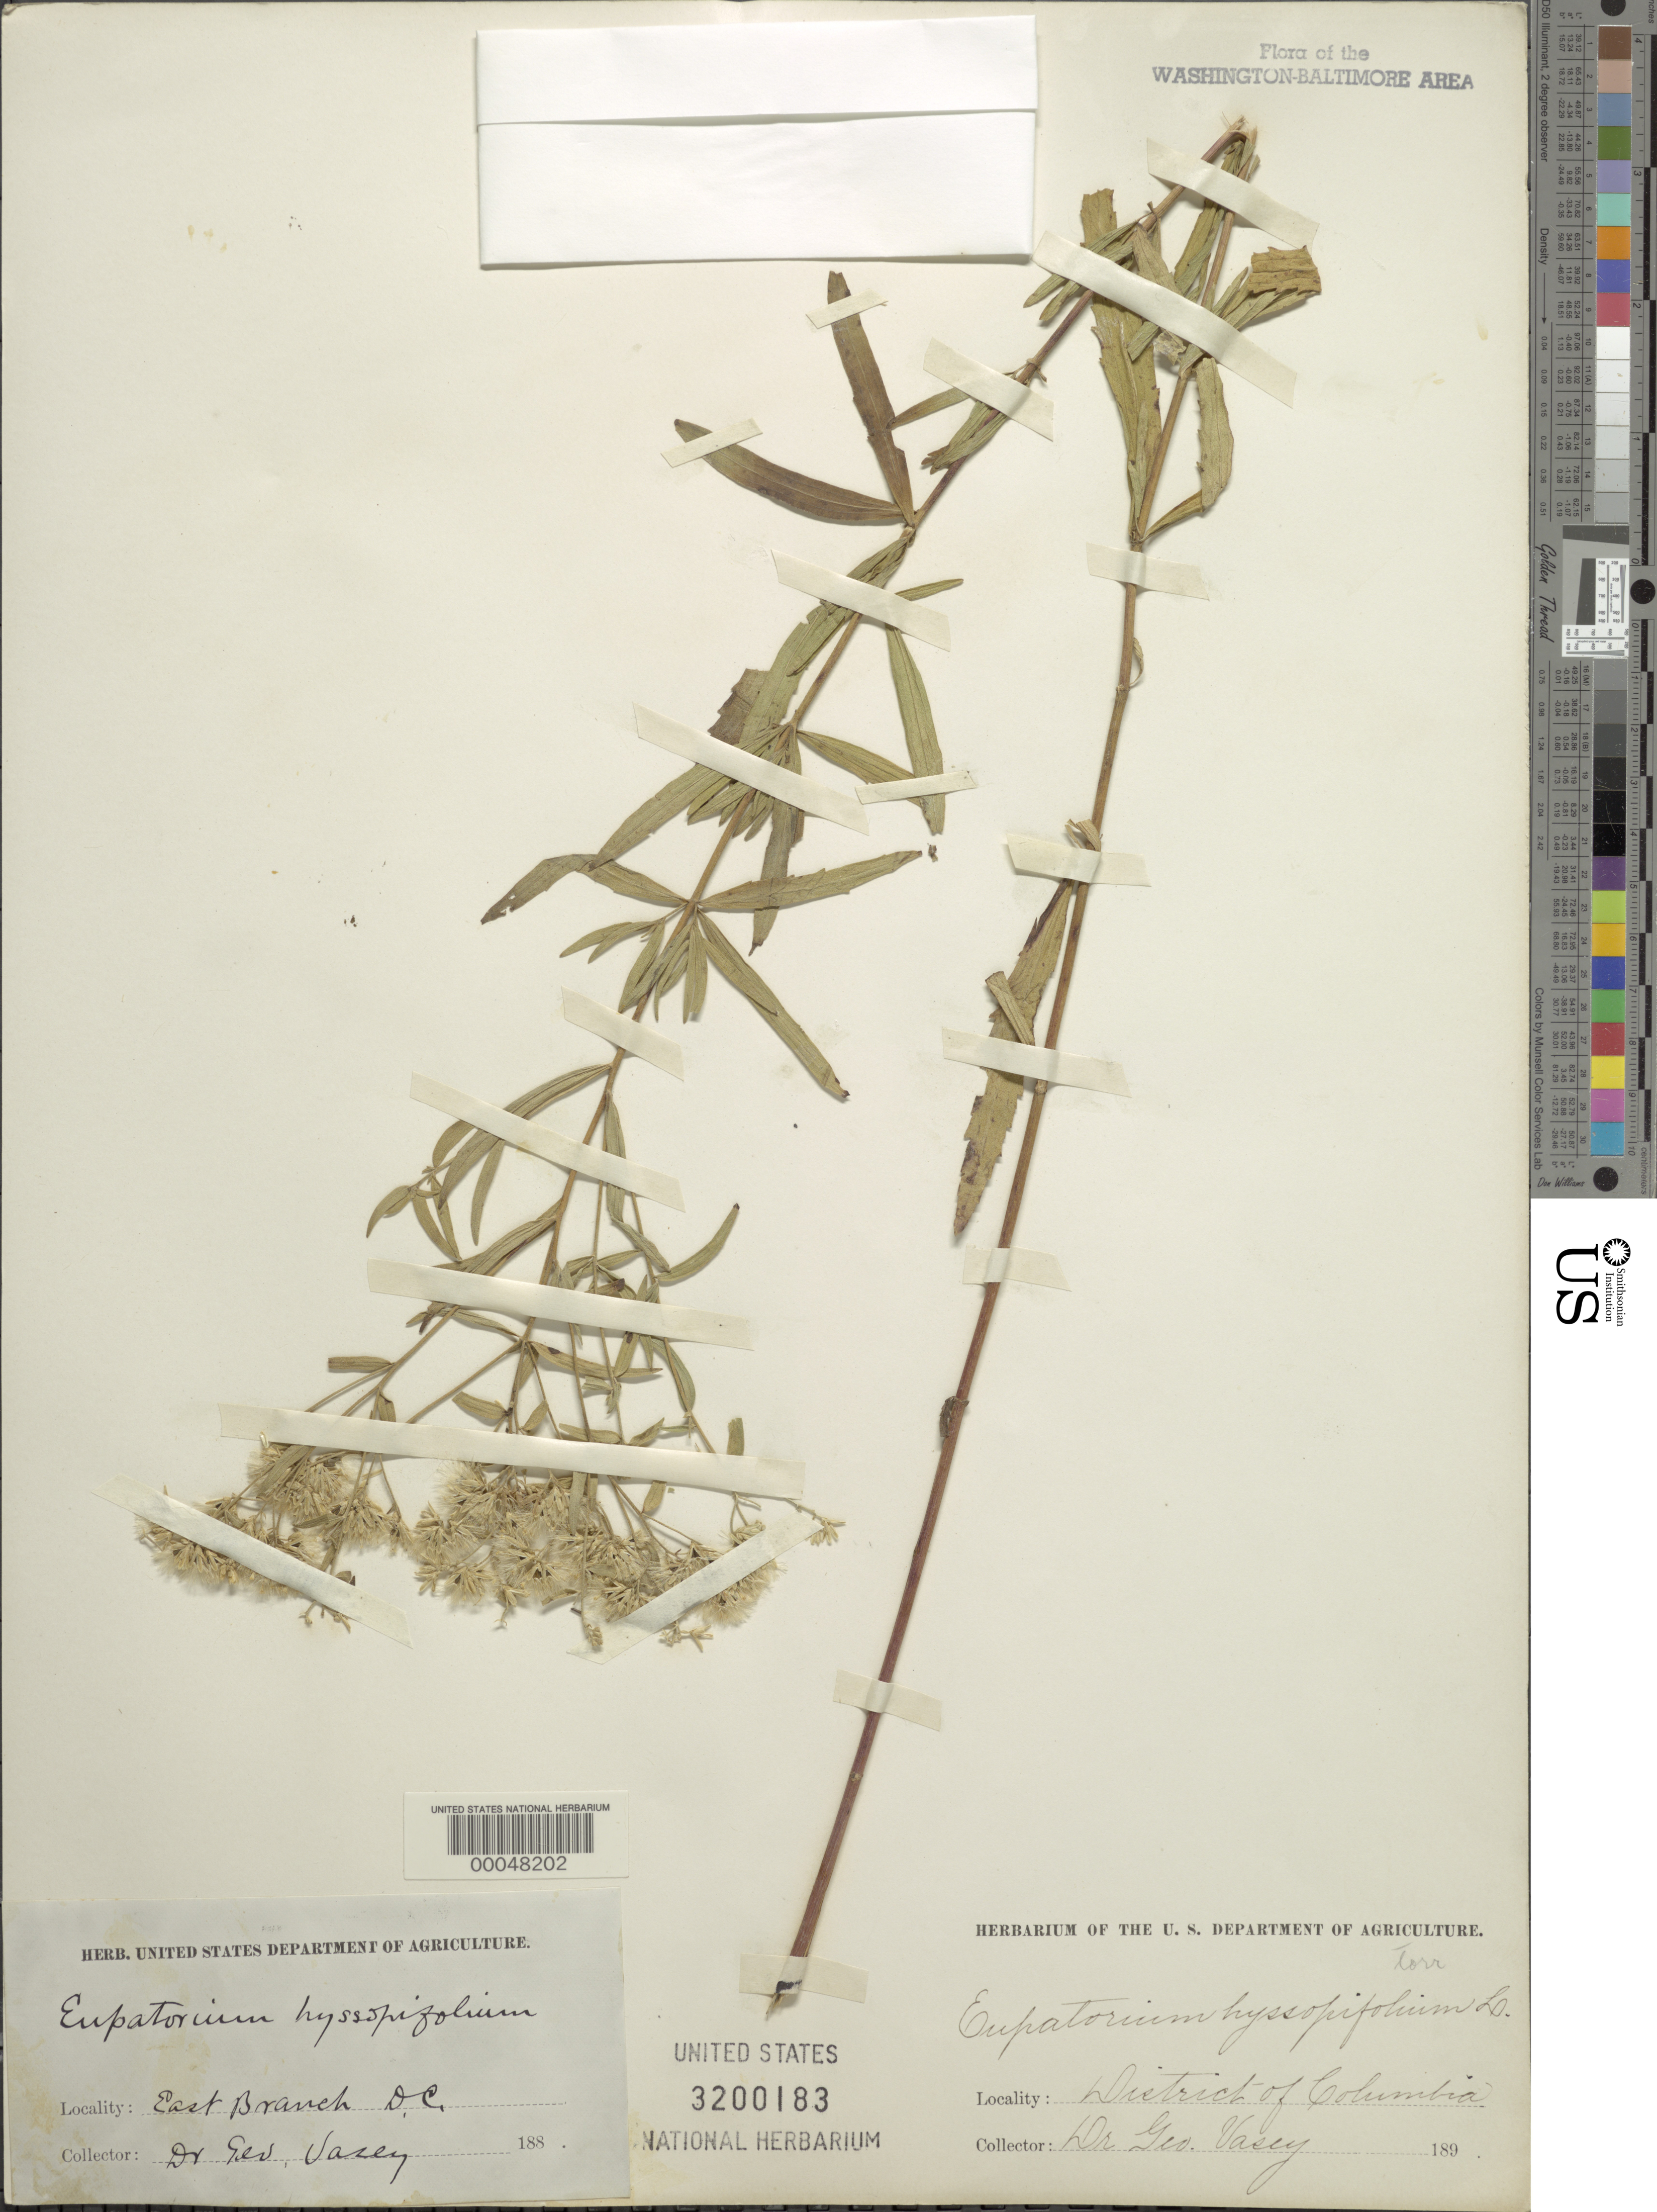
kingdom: Plantae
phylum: Tracheophyta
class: Magnoliopsida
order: Asterales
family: Asteraceae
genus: Eupatorium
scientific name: Eupatorium hyssopifolium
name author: L.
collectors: G. Vasey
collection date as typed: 188-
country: United States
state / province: District of Columbia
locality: E Branch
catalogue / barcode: US 3200183